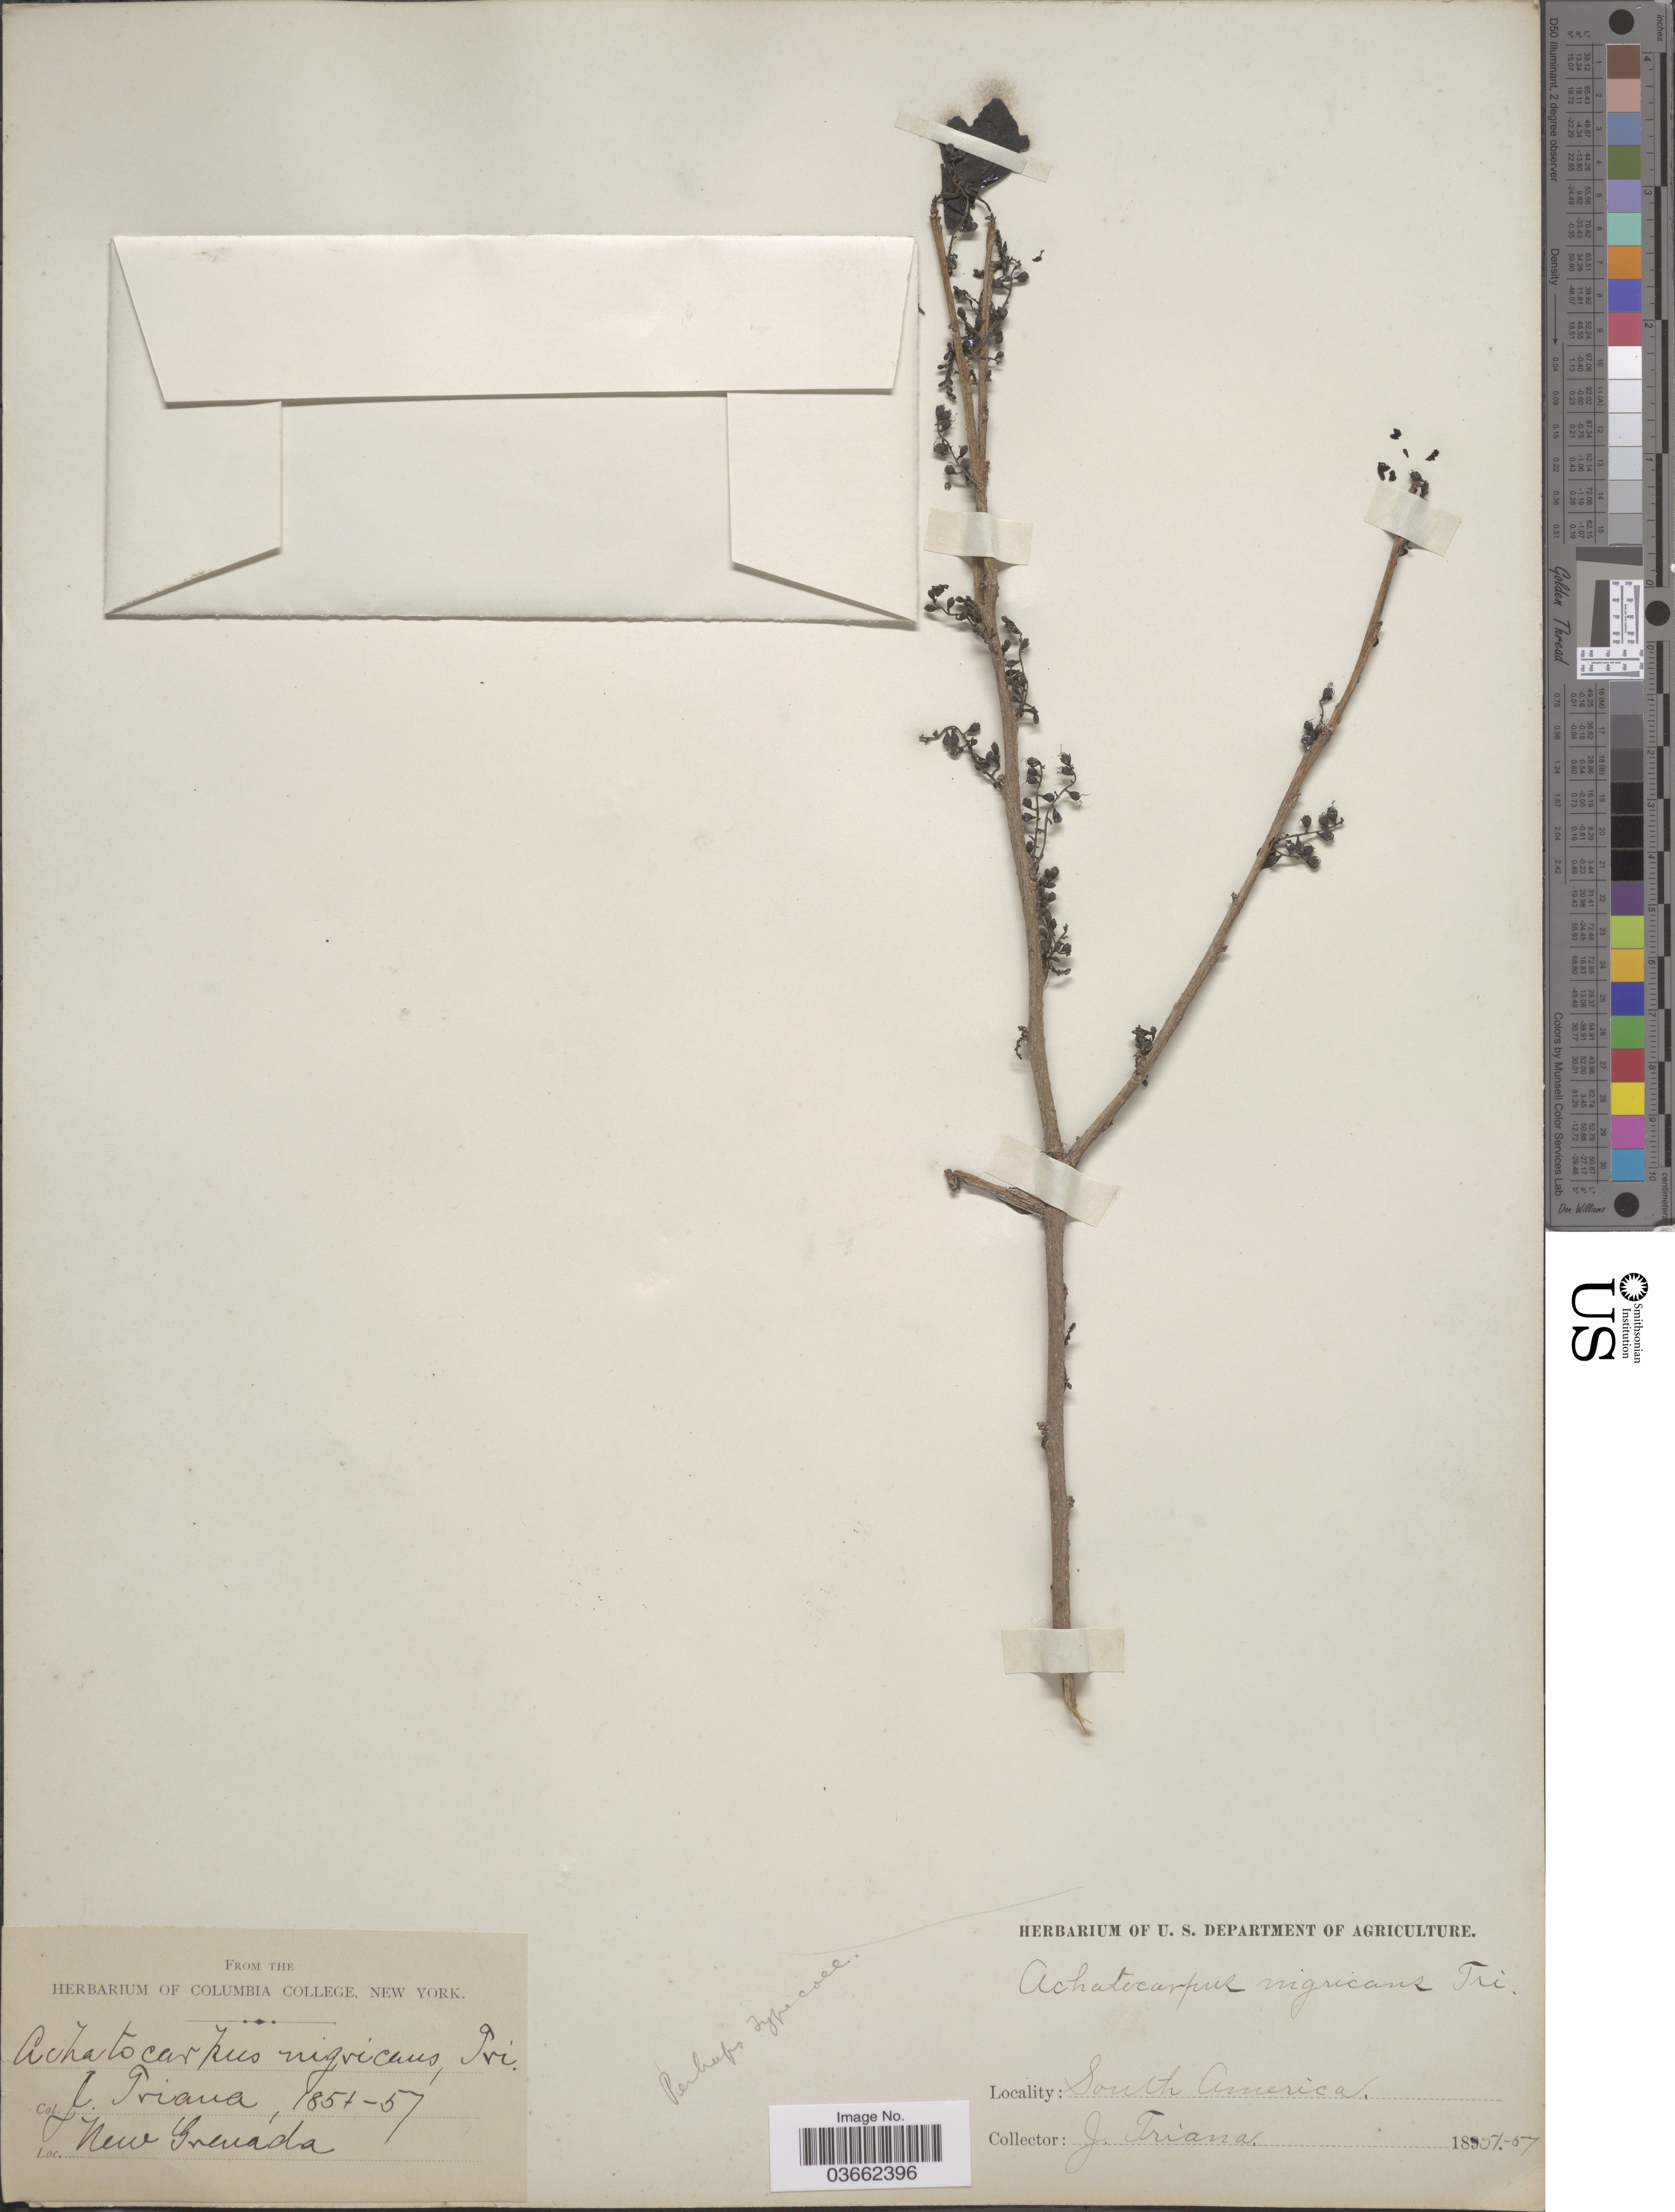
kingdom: Plantae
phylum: Tracheophyta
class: Magnoliopsida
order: Caryophyllales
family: Achatocarpaceae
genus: Achatocarpus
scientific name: Achatocarpus nigricans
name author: Triana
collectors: J. Triana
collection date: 1851/1857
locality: New Grenada.